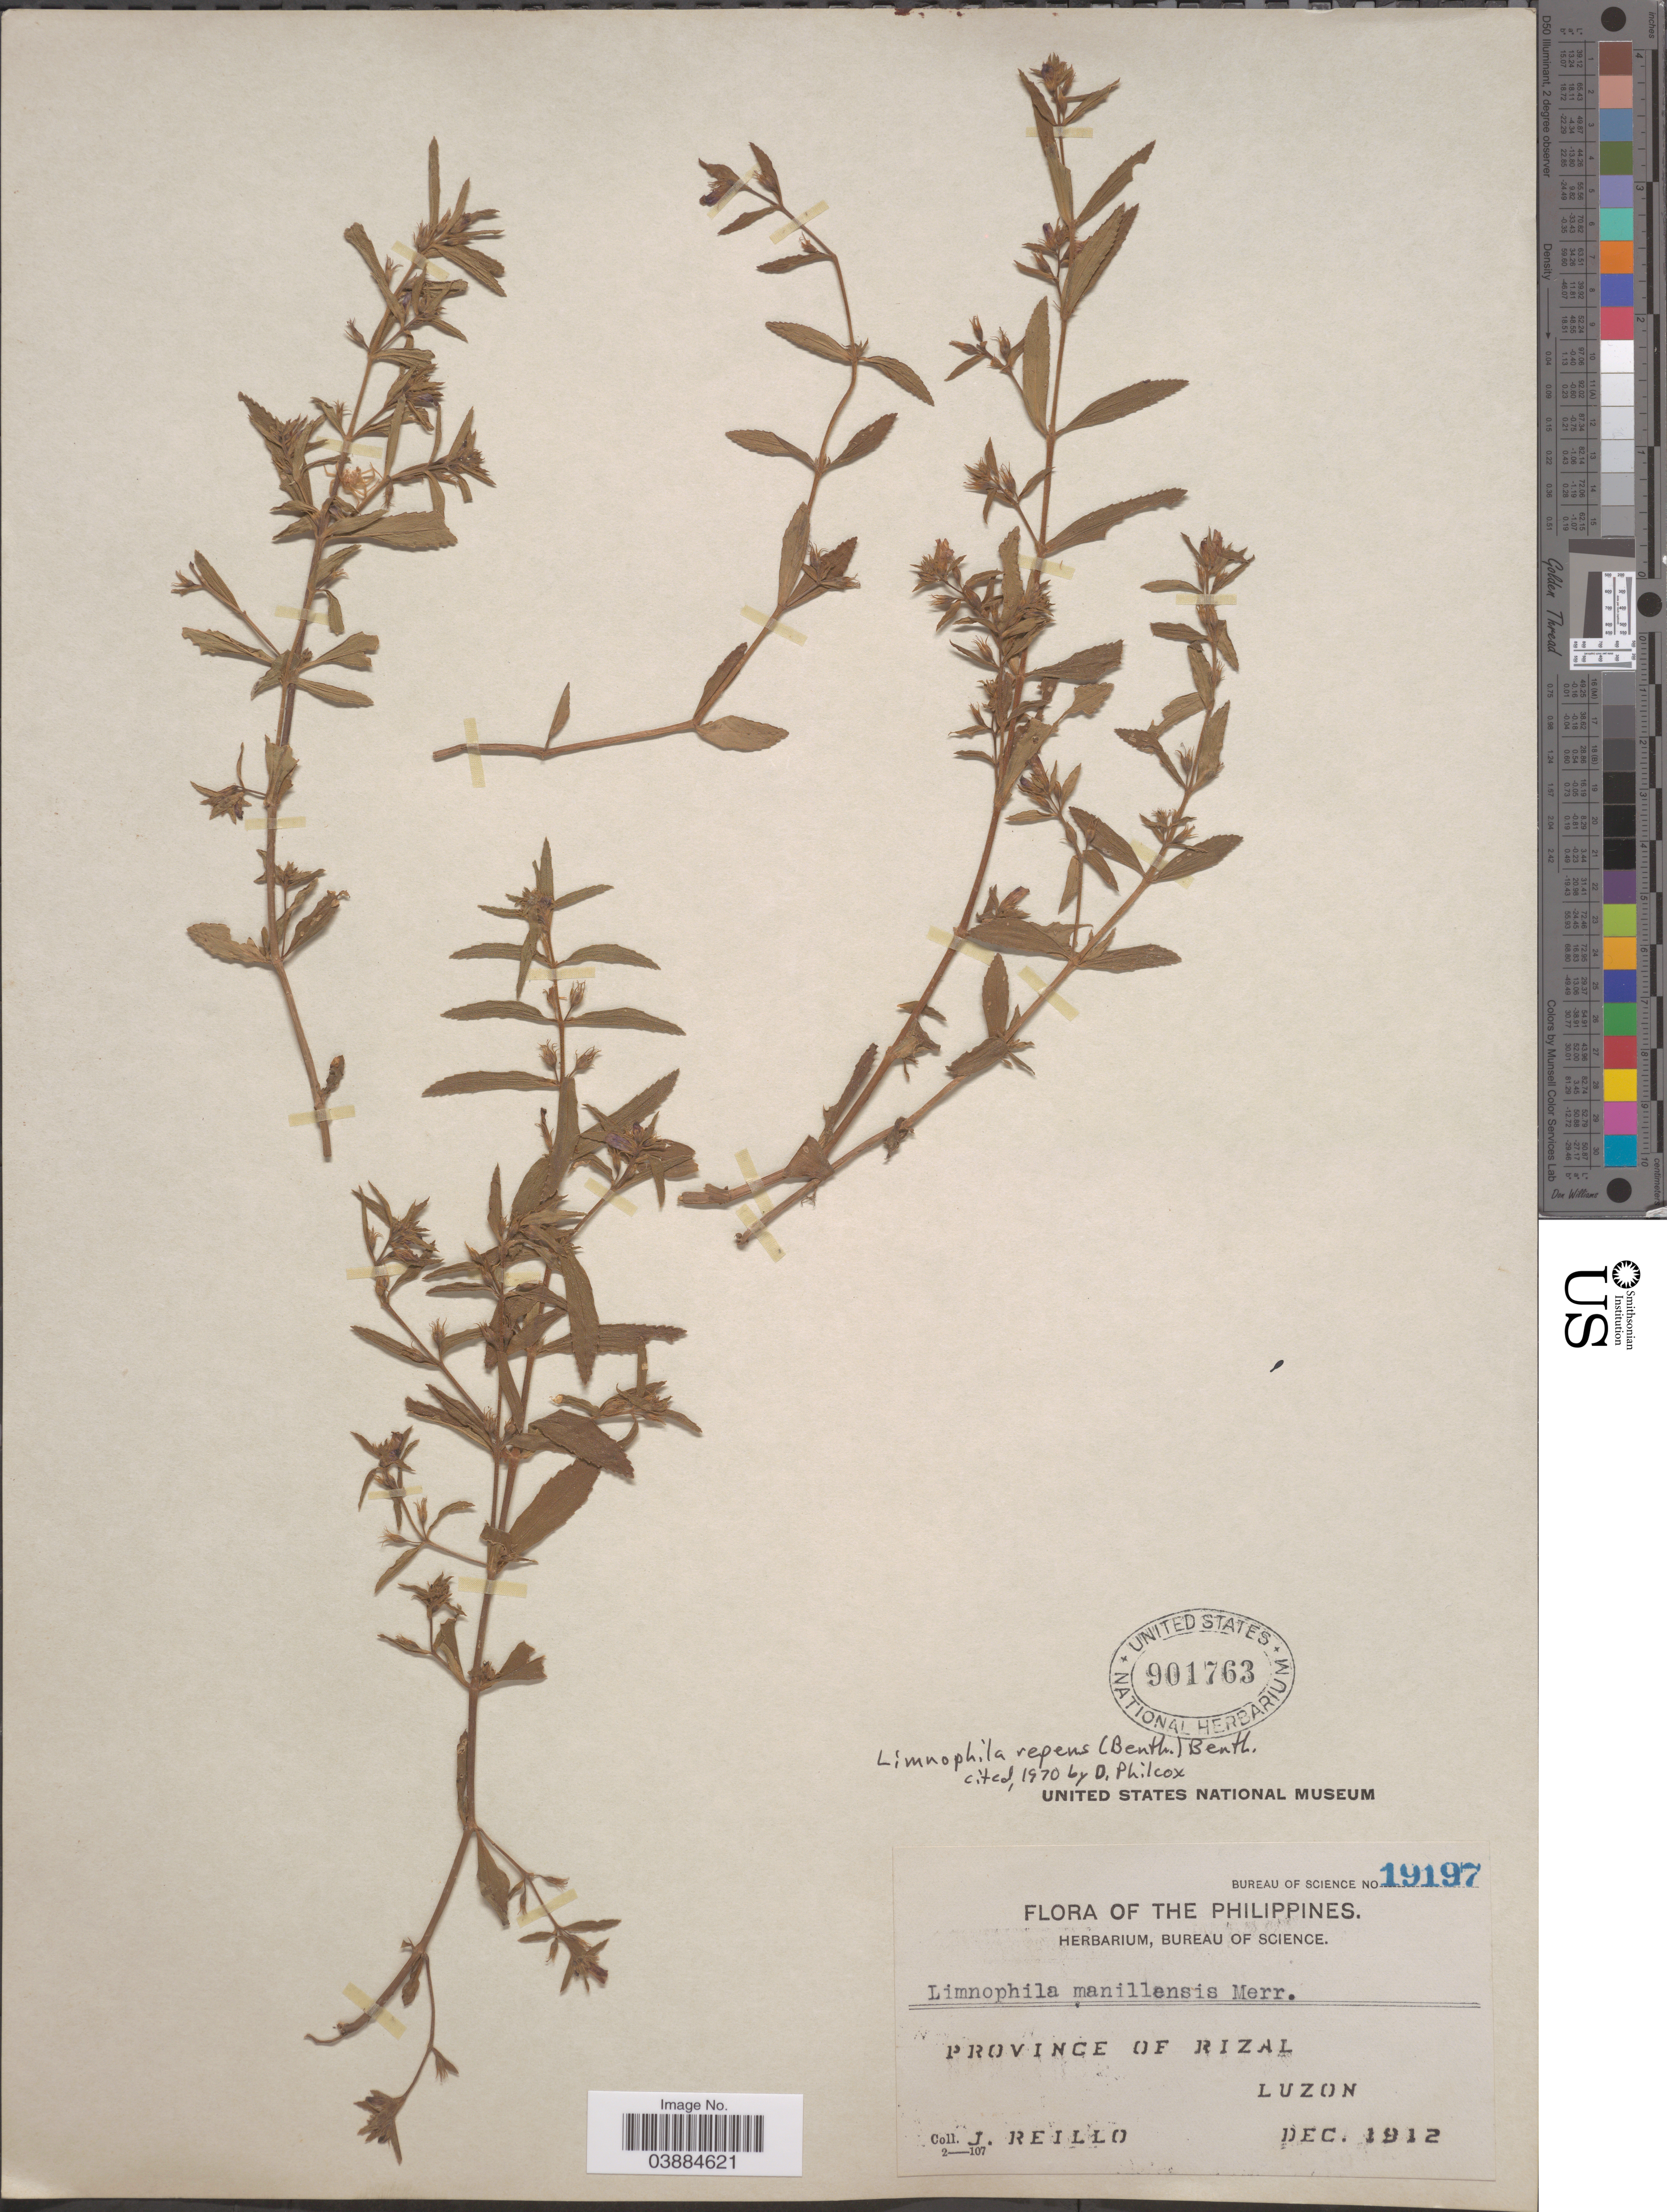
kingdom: Plantae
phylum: Tracheophyta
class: Magnoliopsida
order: Lamiales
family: Plantaginaceae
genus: Limnophila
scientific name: Limnophila repens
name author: (Benth.) Benth.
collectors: J. Reillo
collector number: Bureau of Science 19197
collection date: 1912-12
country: Philippines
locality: Province of Rizal. Luzon.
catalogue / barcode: US 901763